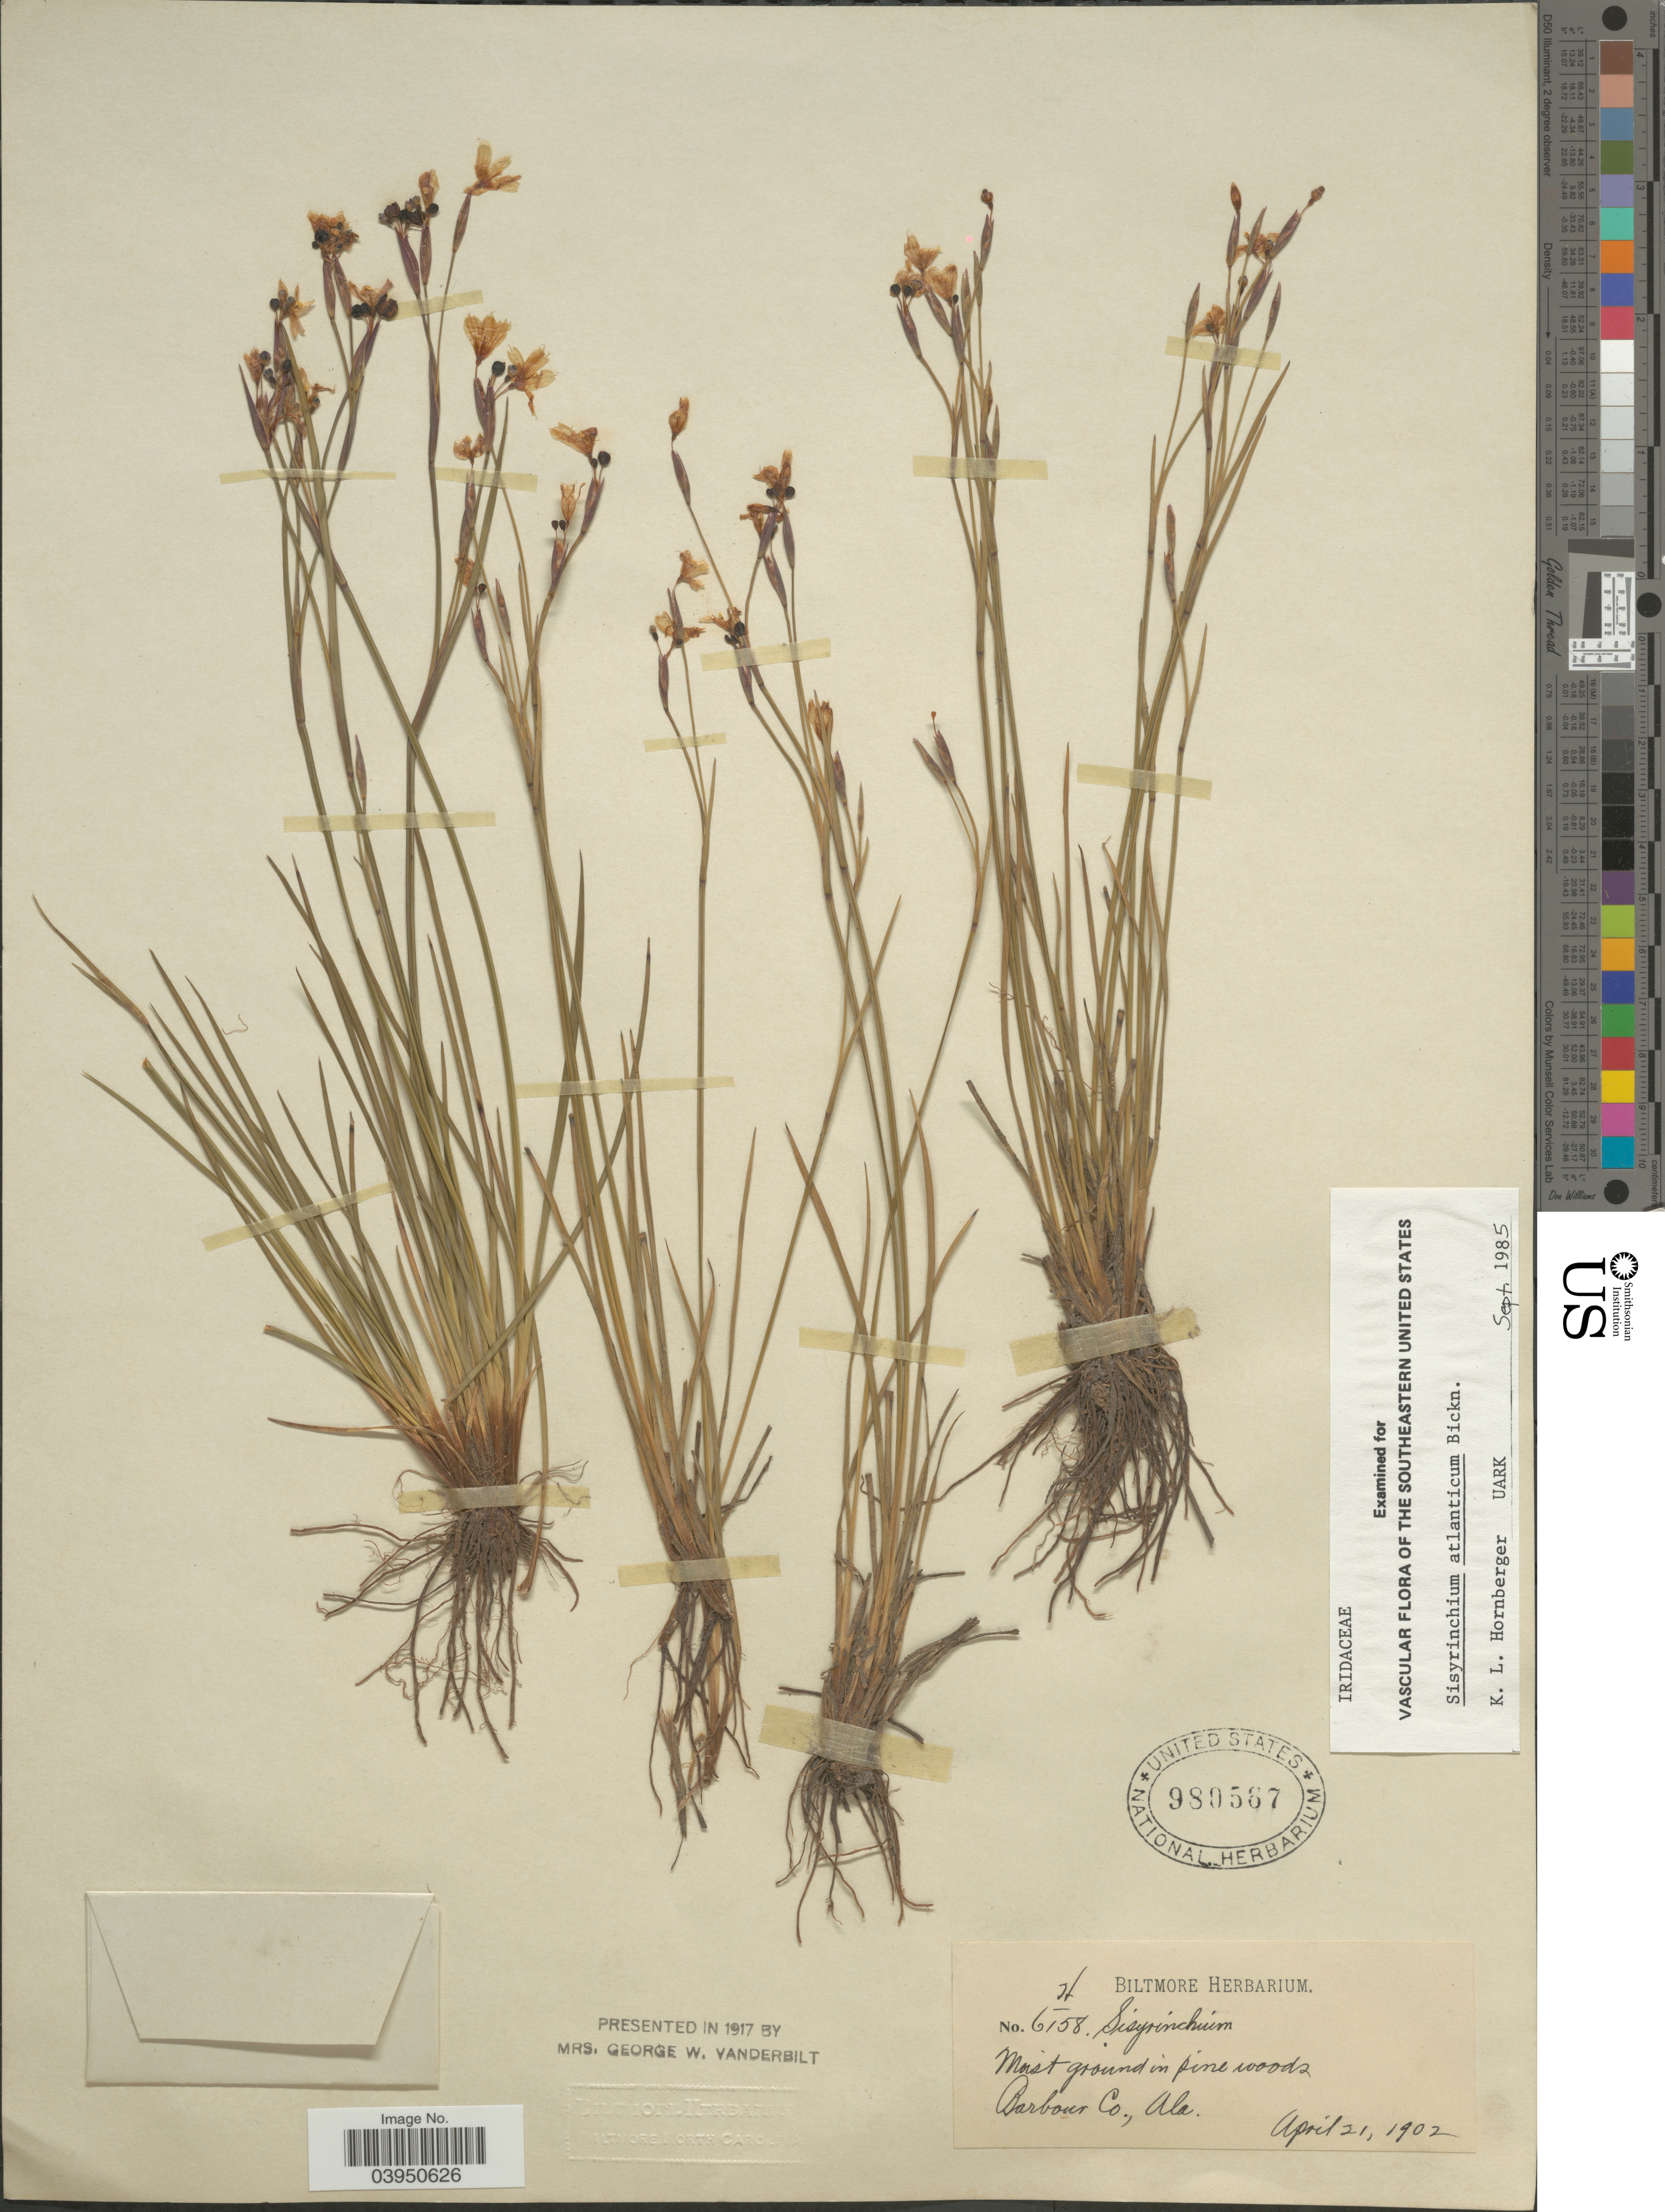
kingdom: Plantae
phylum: Tracheophyta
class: Liliopsida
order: Asparagales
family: Iridaceae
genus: Sisyrinchium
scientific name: Sisyrinchium atlanticum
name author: E.P. Bicknell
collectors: ex herb. Biltmore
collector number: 6158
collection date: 1902-04-21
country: United States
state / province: Alabama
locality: Barbour Co.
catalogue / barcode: US 980567